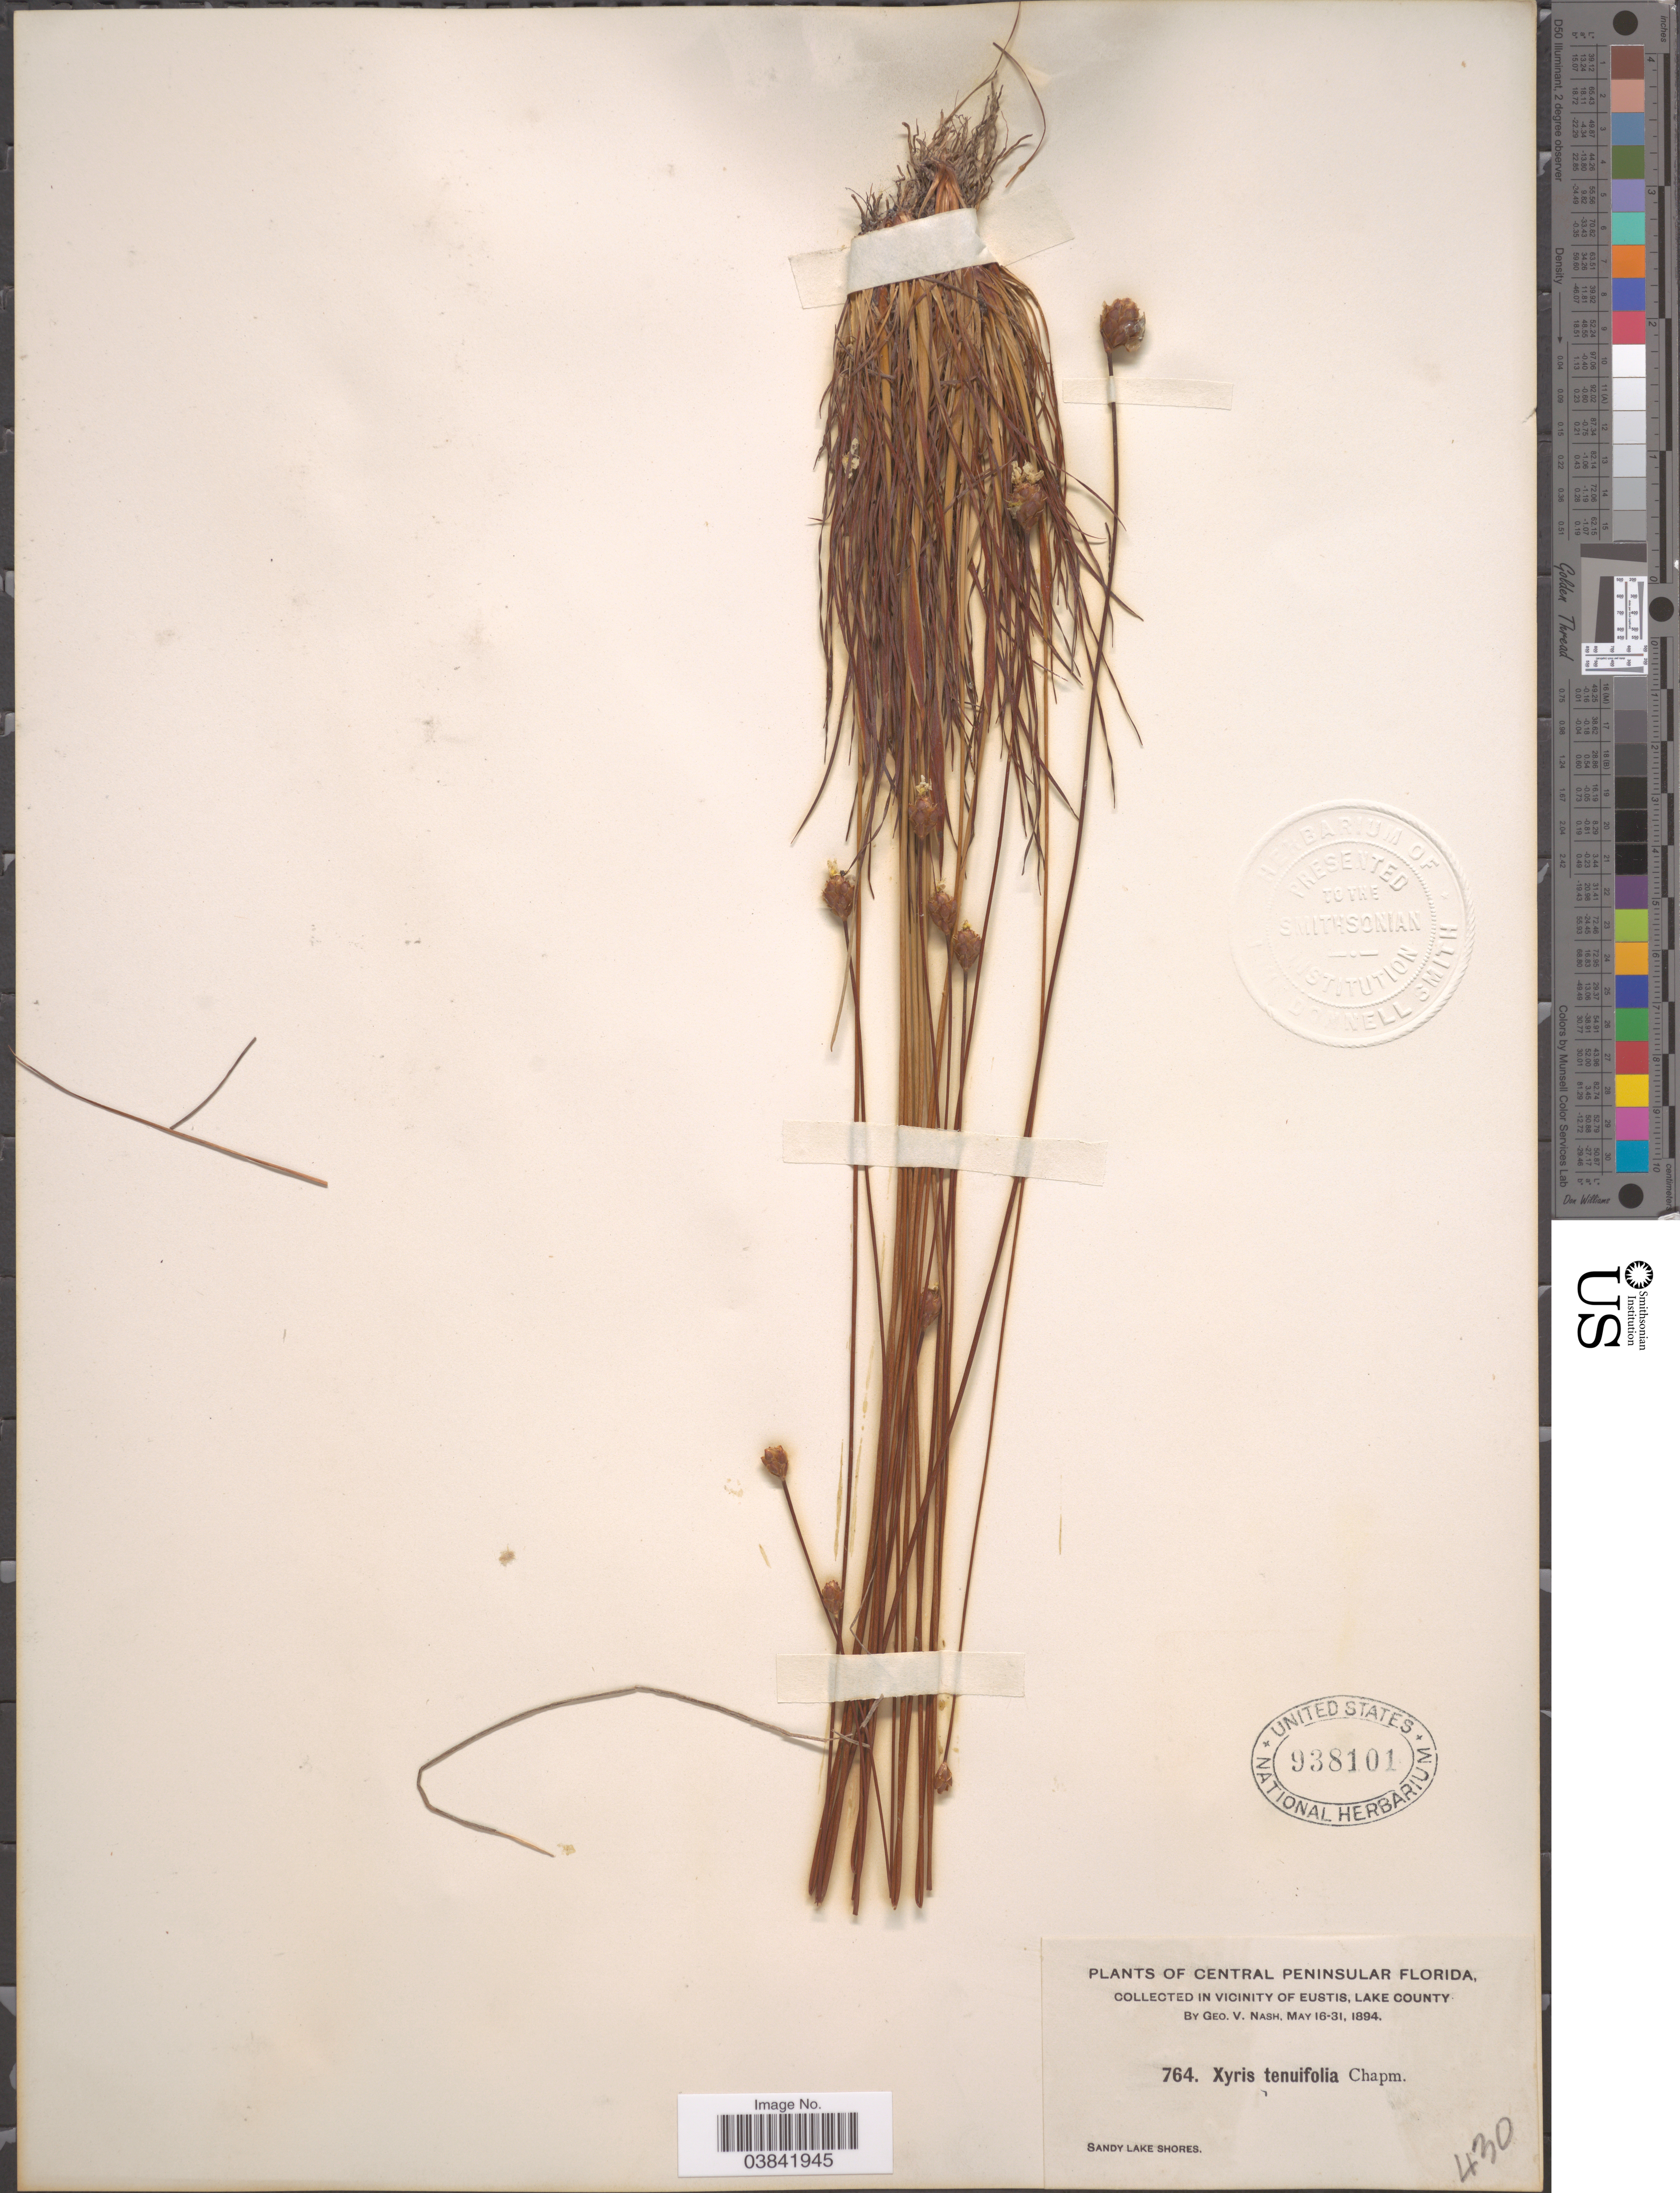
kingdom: Plantae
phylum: Tracheophyta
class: Liliopsida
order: Poales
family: Xyridaceae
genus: Xyris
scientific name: Xyris tenuifolia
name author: Chapm.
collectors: G. V. Nash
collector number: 764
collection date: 1894-05-16/1894-05-31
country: United States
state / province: Florida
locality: Central Peninsular Florida, in vicinity of Eustis, Lake County. Sandy lake shores.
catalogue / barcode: US 938101